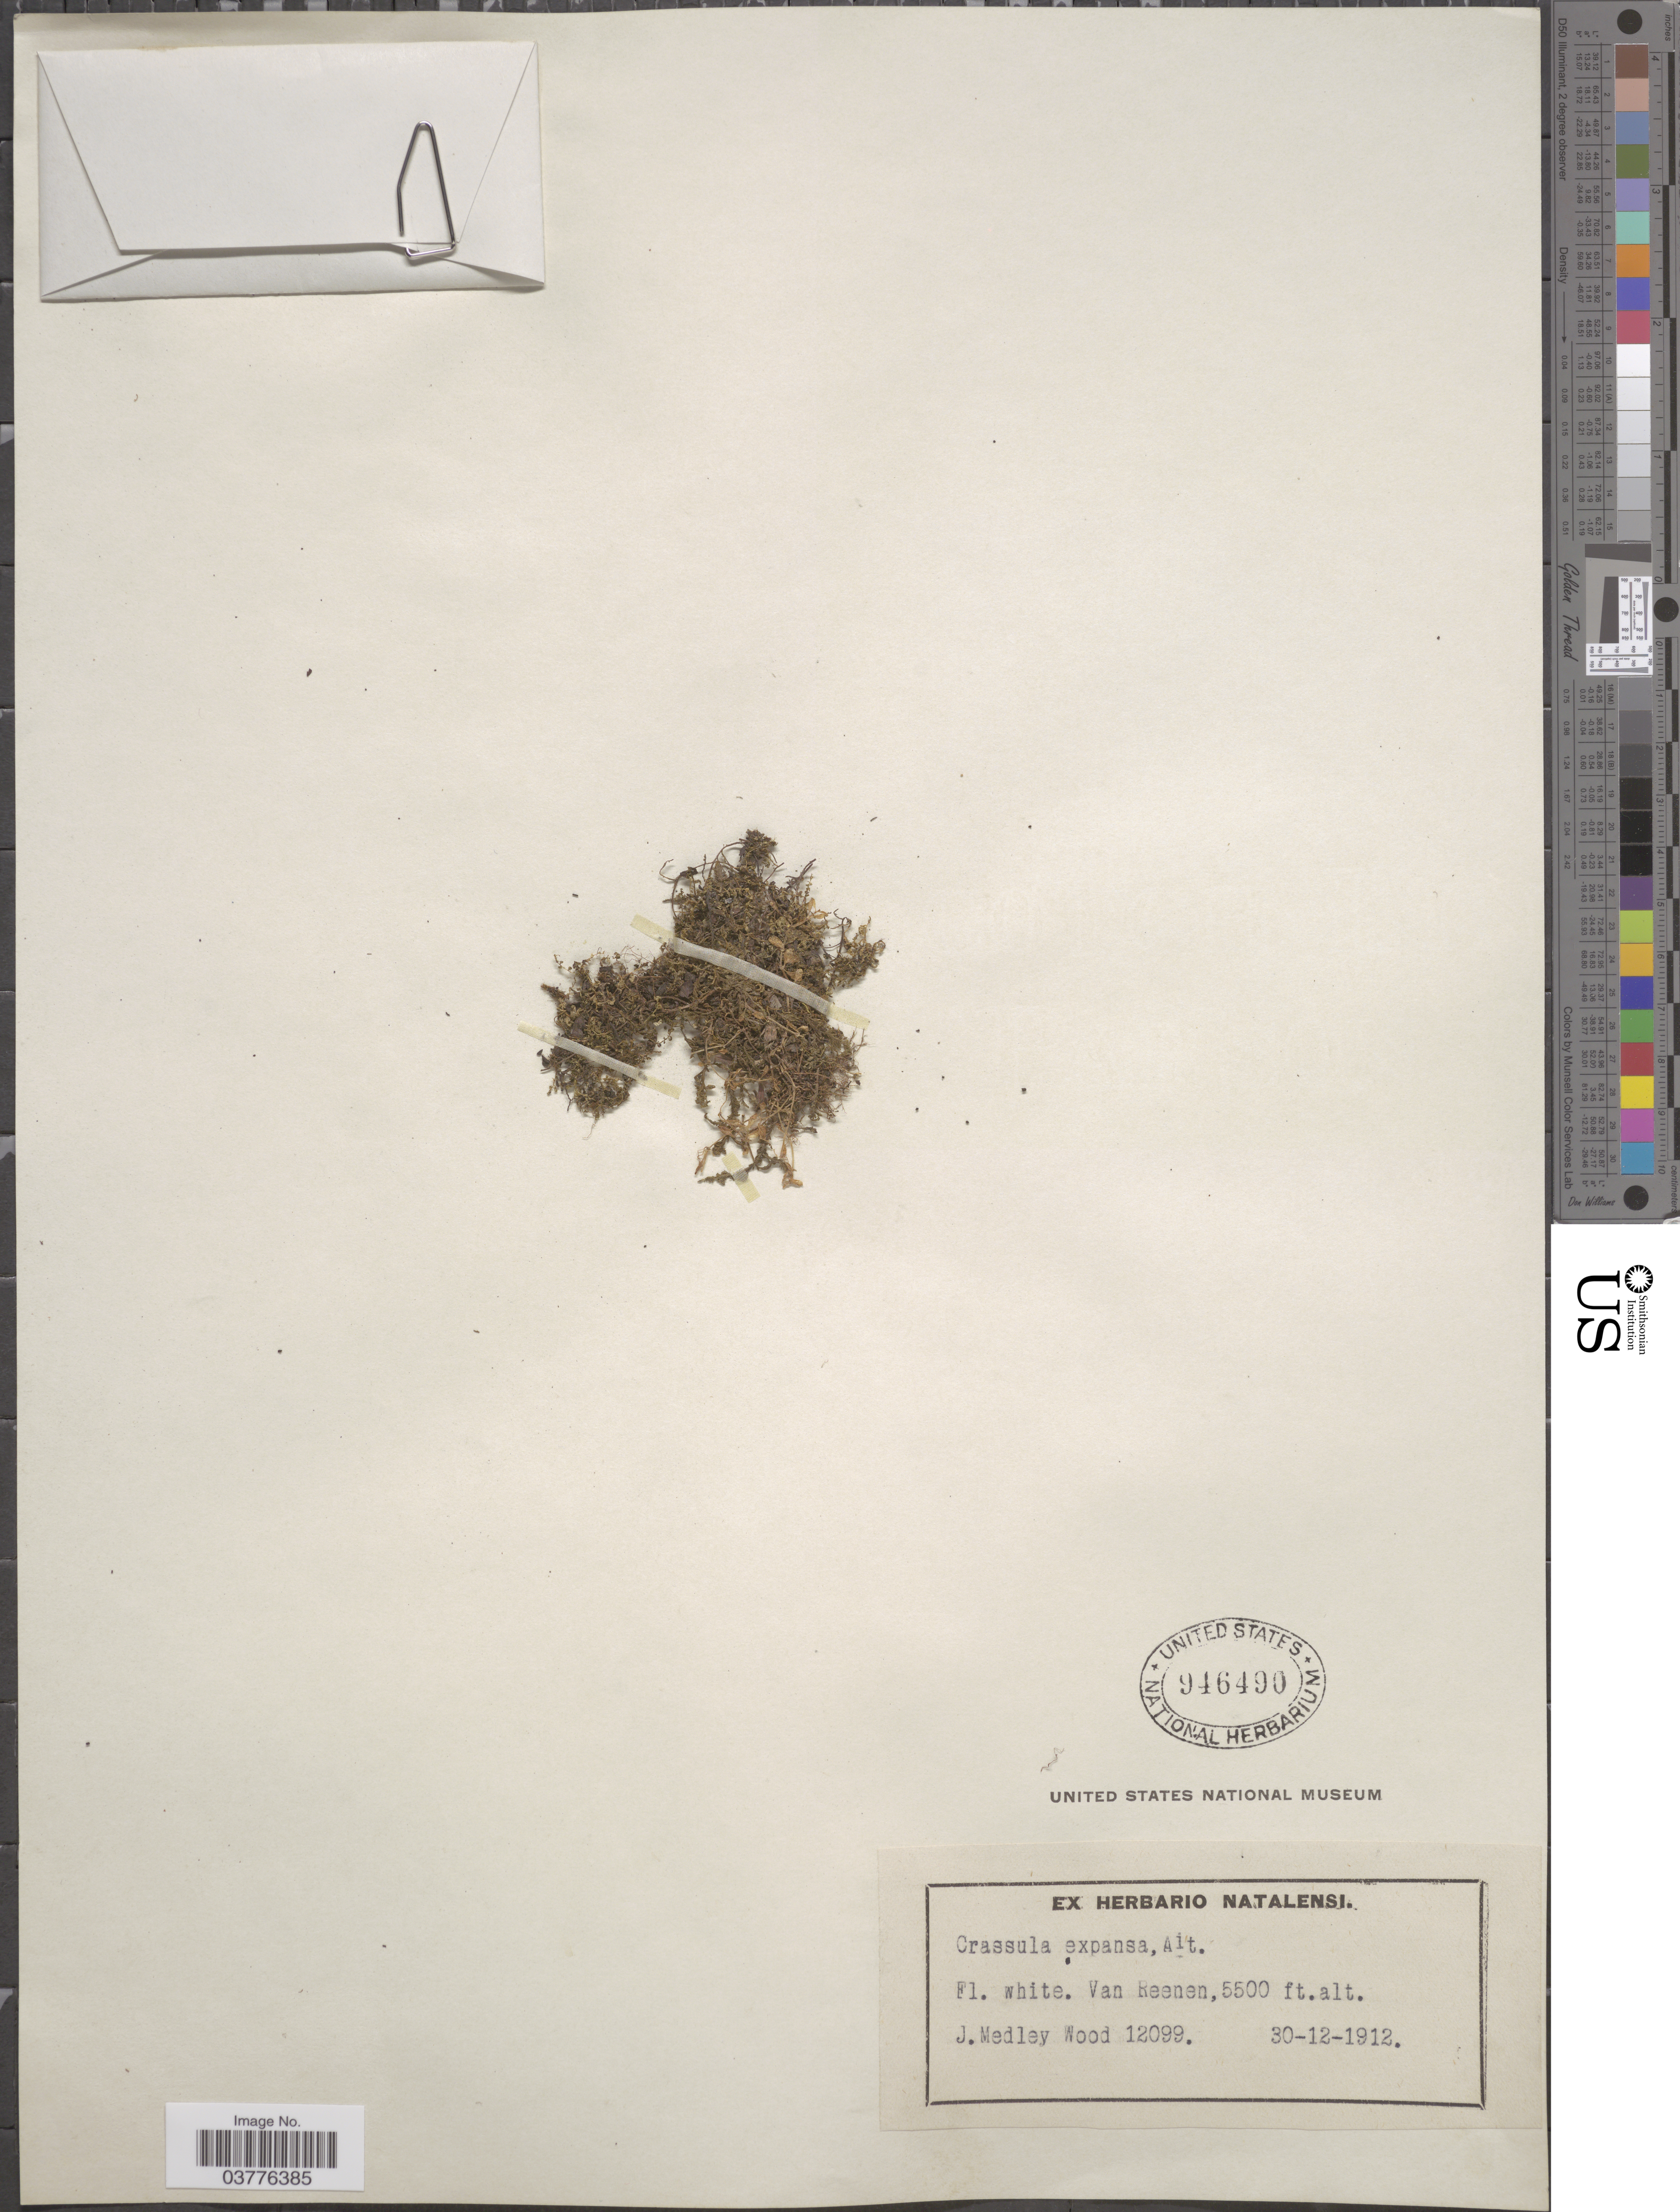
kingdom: Plantae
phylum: Tracheophyta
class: Magnoliopsida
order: Saxifragales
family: Crassulaceae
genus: Crassula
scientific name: Crassula expansa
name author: Aiton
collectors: J. Medley Wood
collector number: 12099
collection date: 1912-12-30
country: South Africa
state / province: KwaZulu-Natal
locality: Van Reenen.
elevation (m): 1676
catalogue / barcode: US 946490